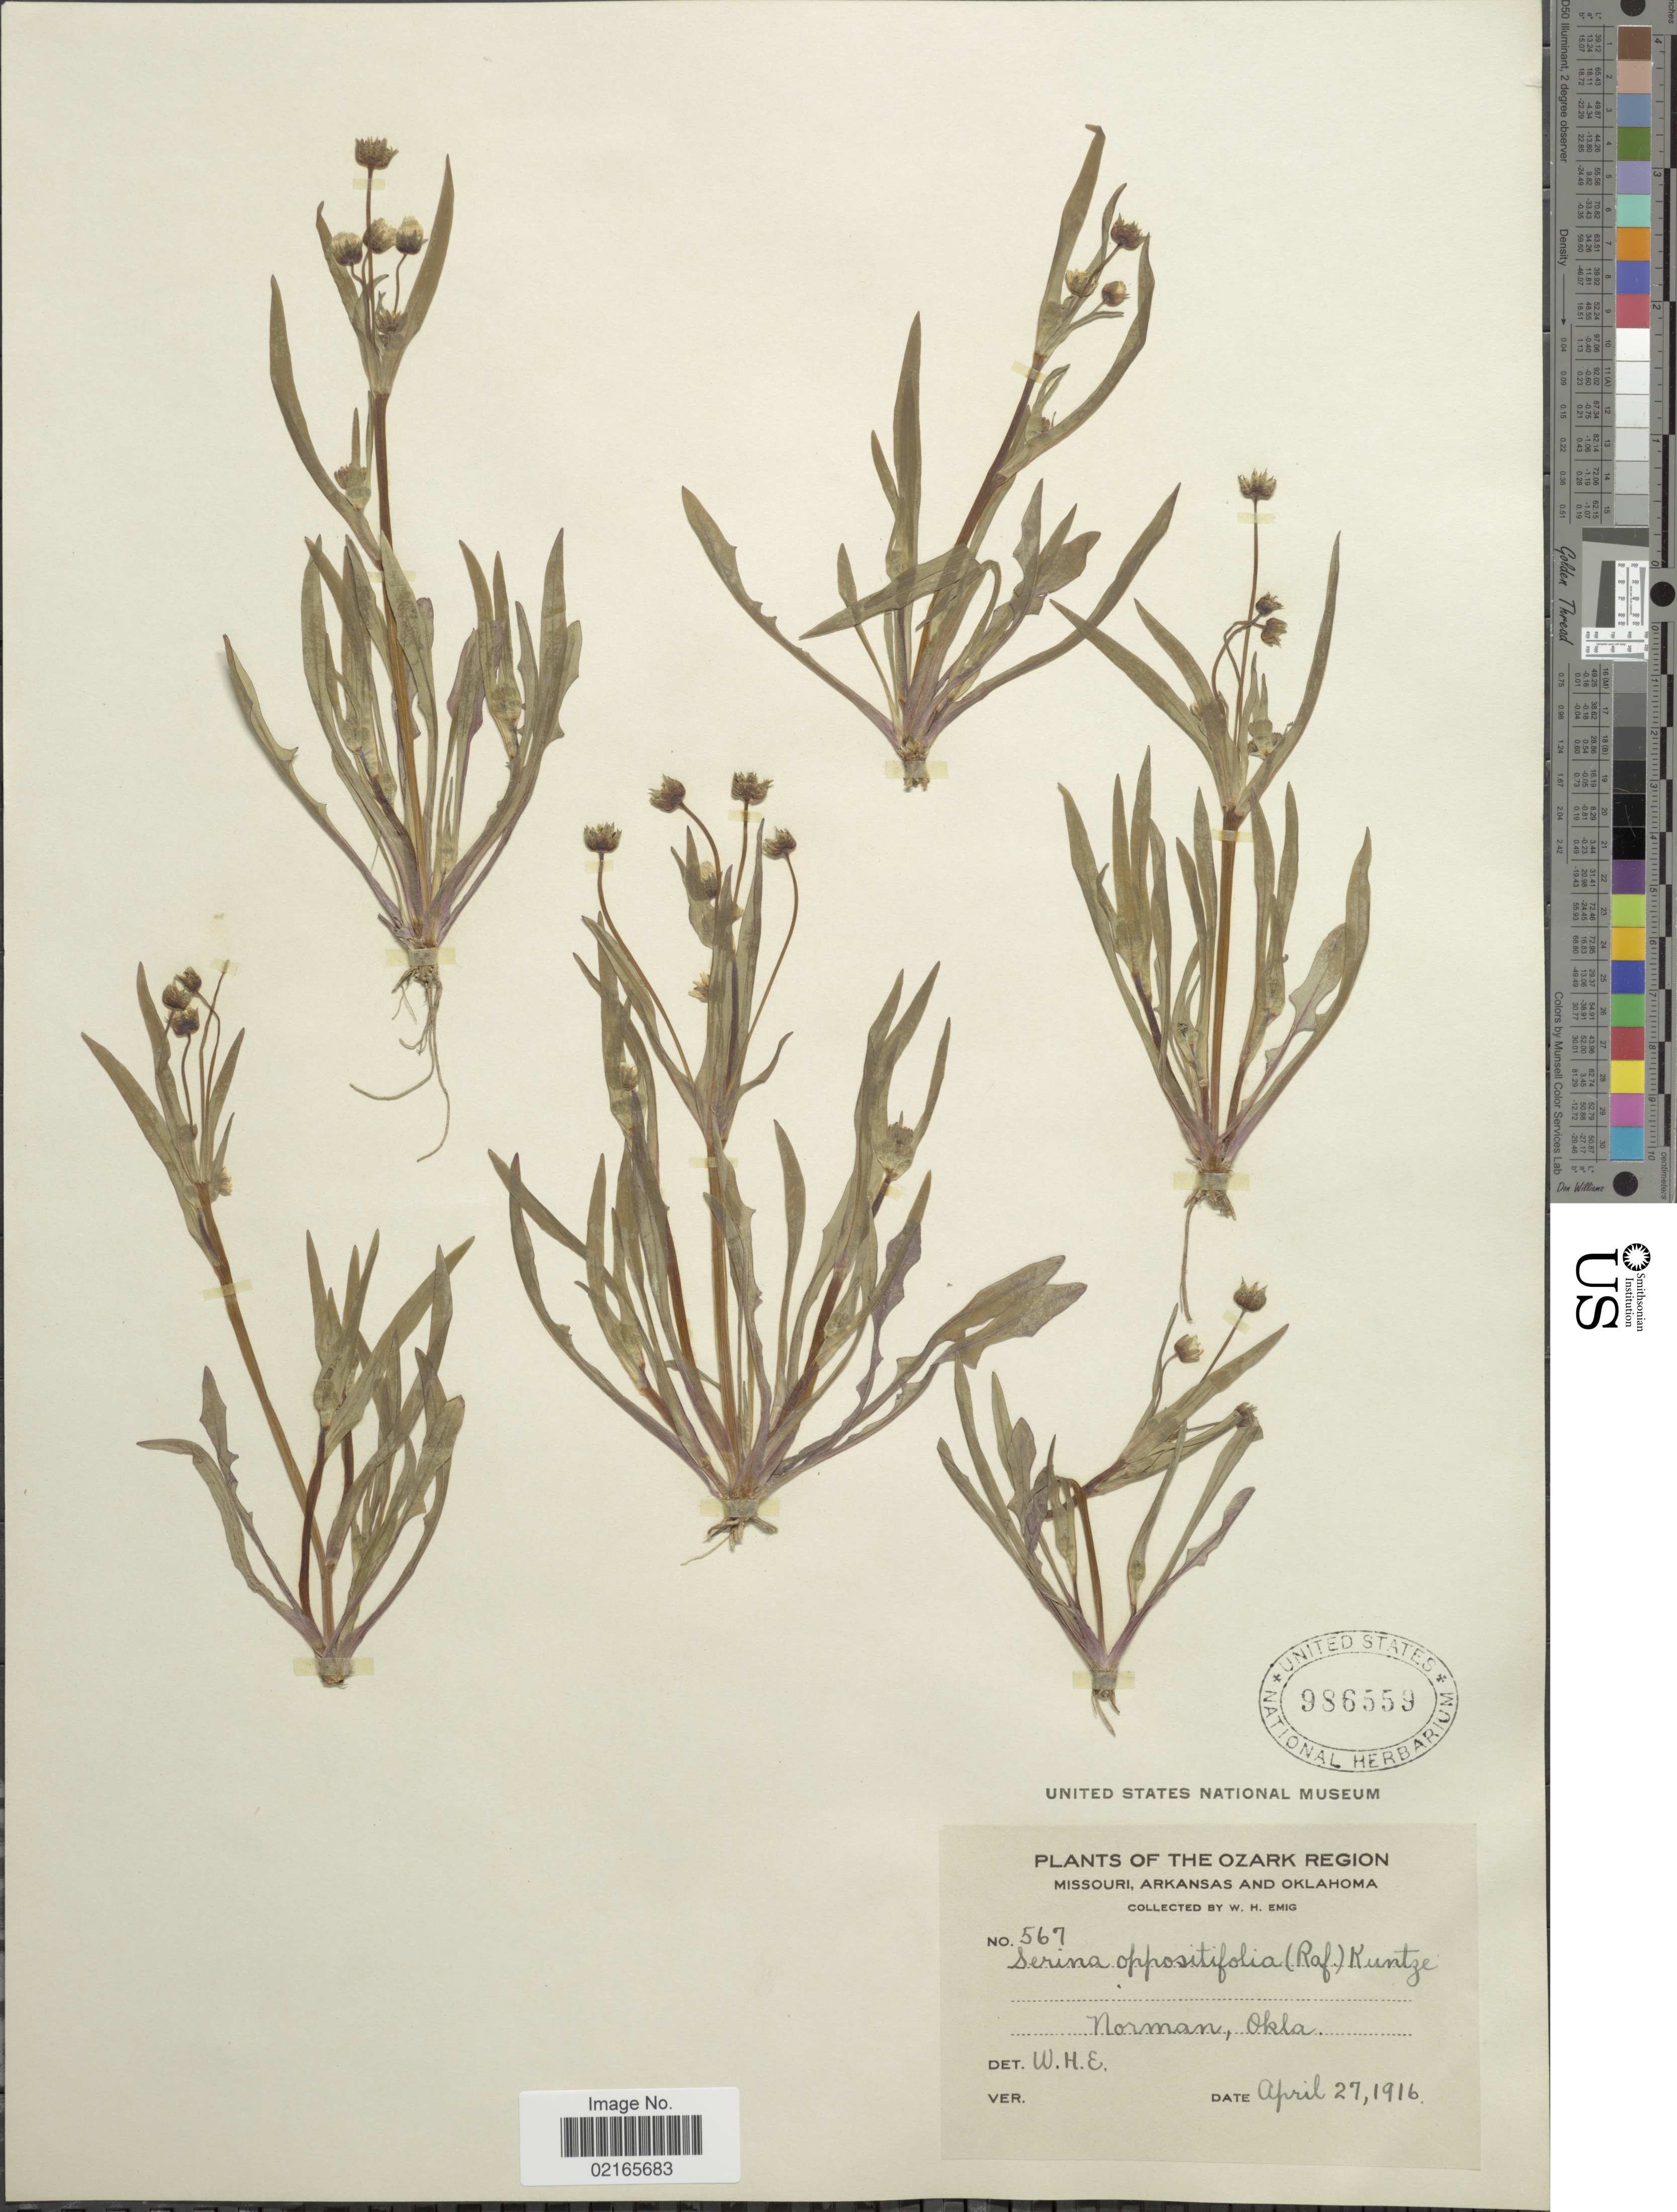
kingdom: Plantae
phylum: Tracheophyta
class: Magnoliopsida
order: Asterales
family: Asteraceae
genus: Krigia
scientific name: Krigia oppositifolia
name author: Raf.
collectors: W. H. Emig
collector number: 567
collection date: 1916-04-27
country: United States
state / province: Oklahoma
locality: Ozark Region, Norman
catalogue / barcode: US 986559